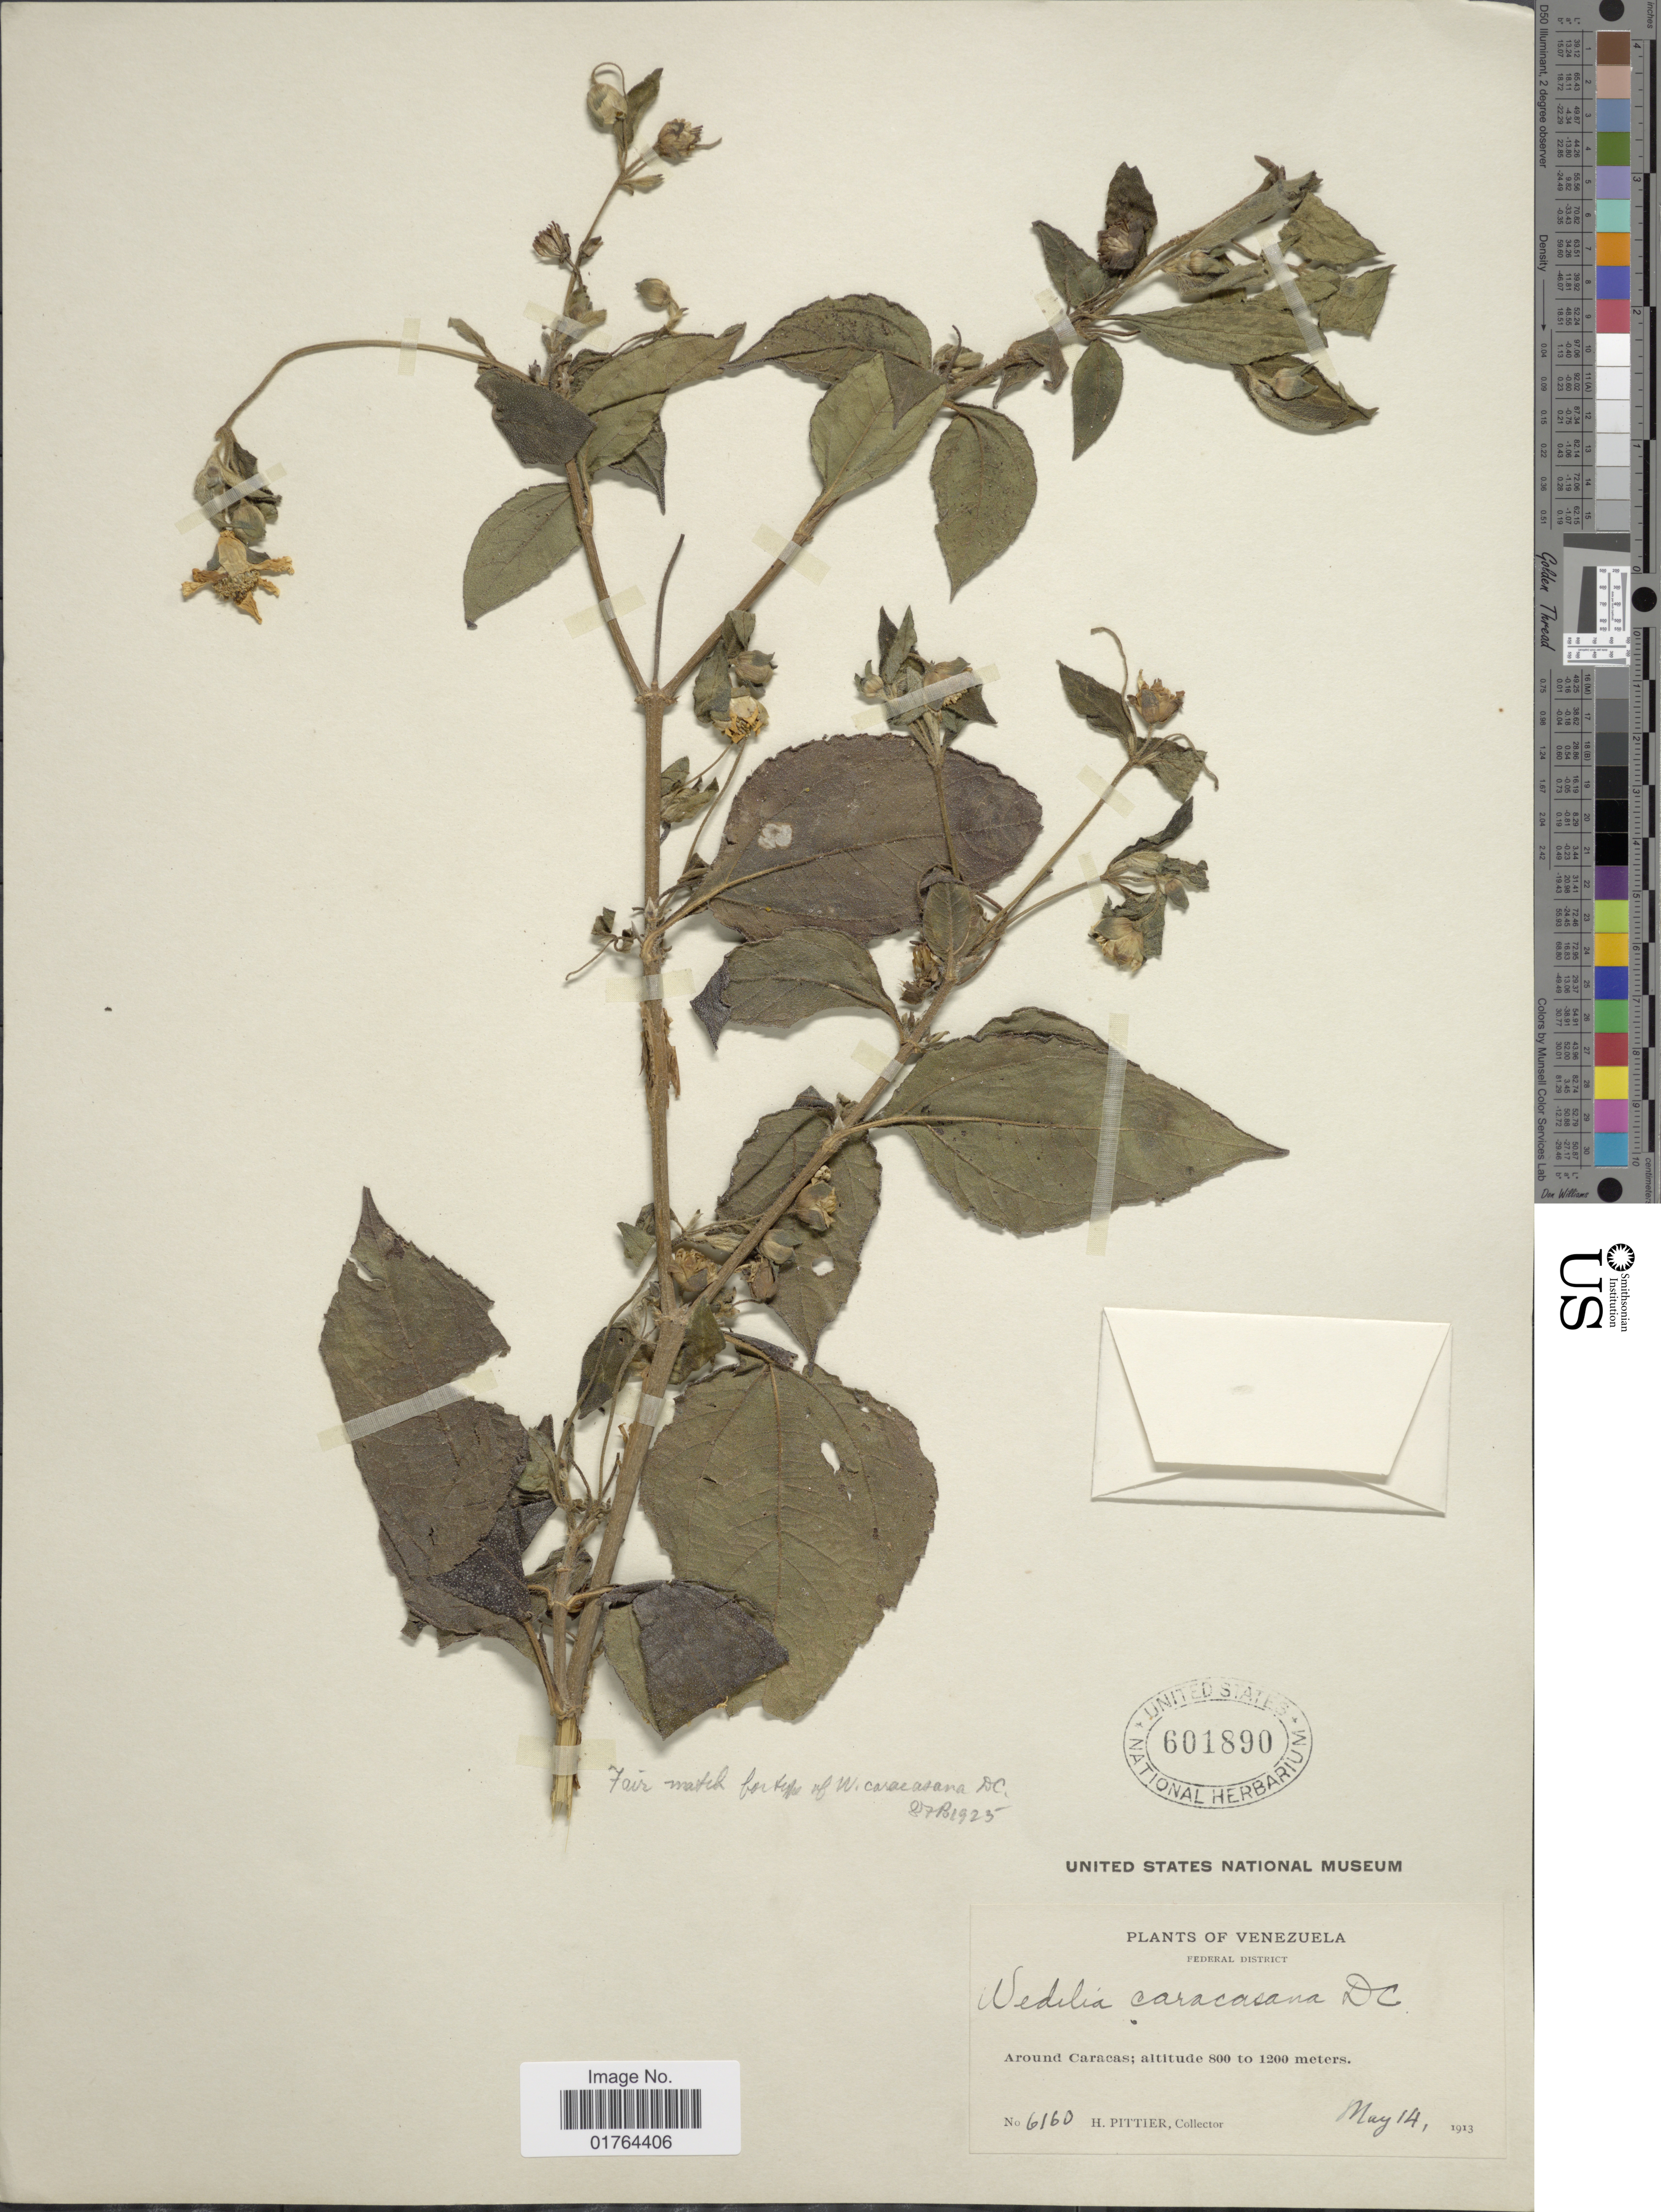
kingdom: Plantae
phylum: Tracheophyta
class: Magnoliopsida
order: Asterales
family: Asteraceae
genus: Wedelia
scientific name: Wedelia calycina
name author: Rich.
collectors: H. F. Pittier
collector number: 6160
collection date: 1913-05-14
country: Venezuela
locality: Federal District, Around Caracas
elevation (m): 800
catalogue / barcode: US 601890